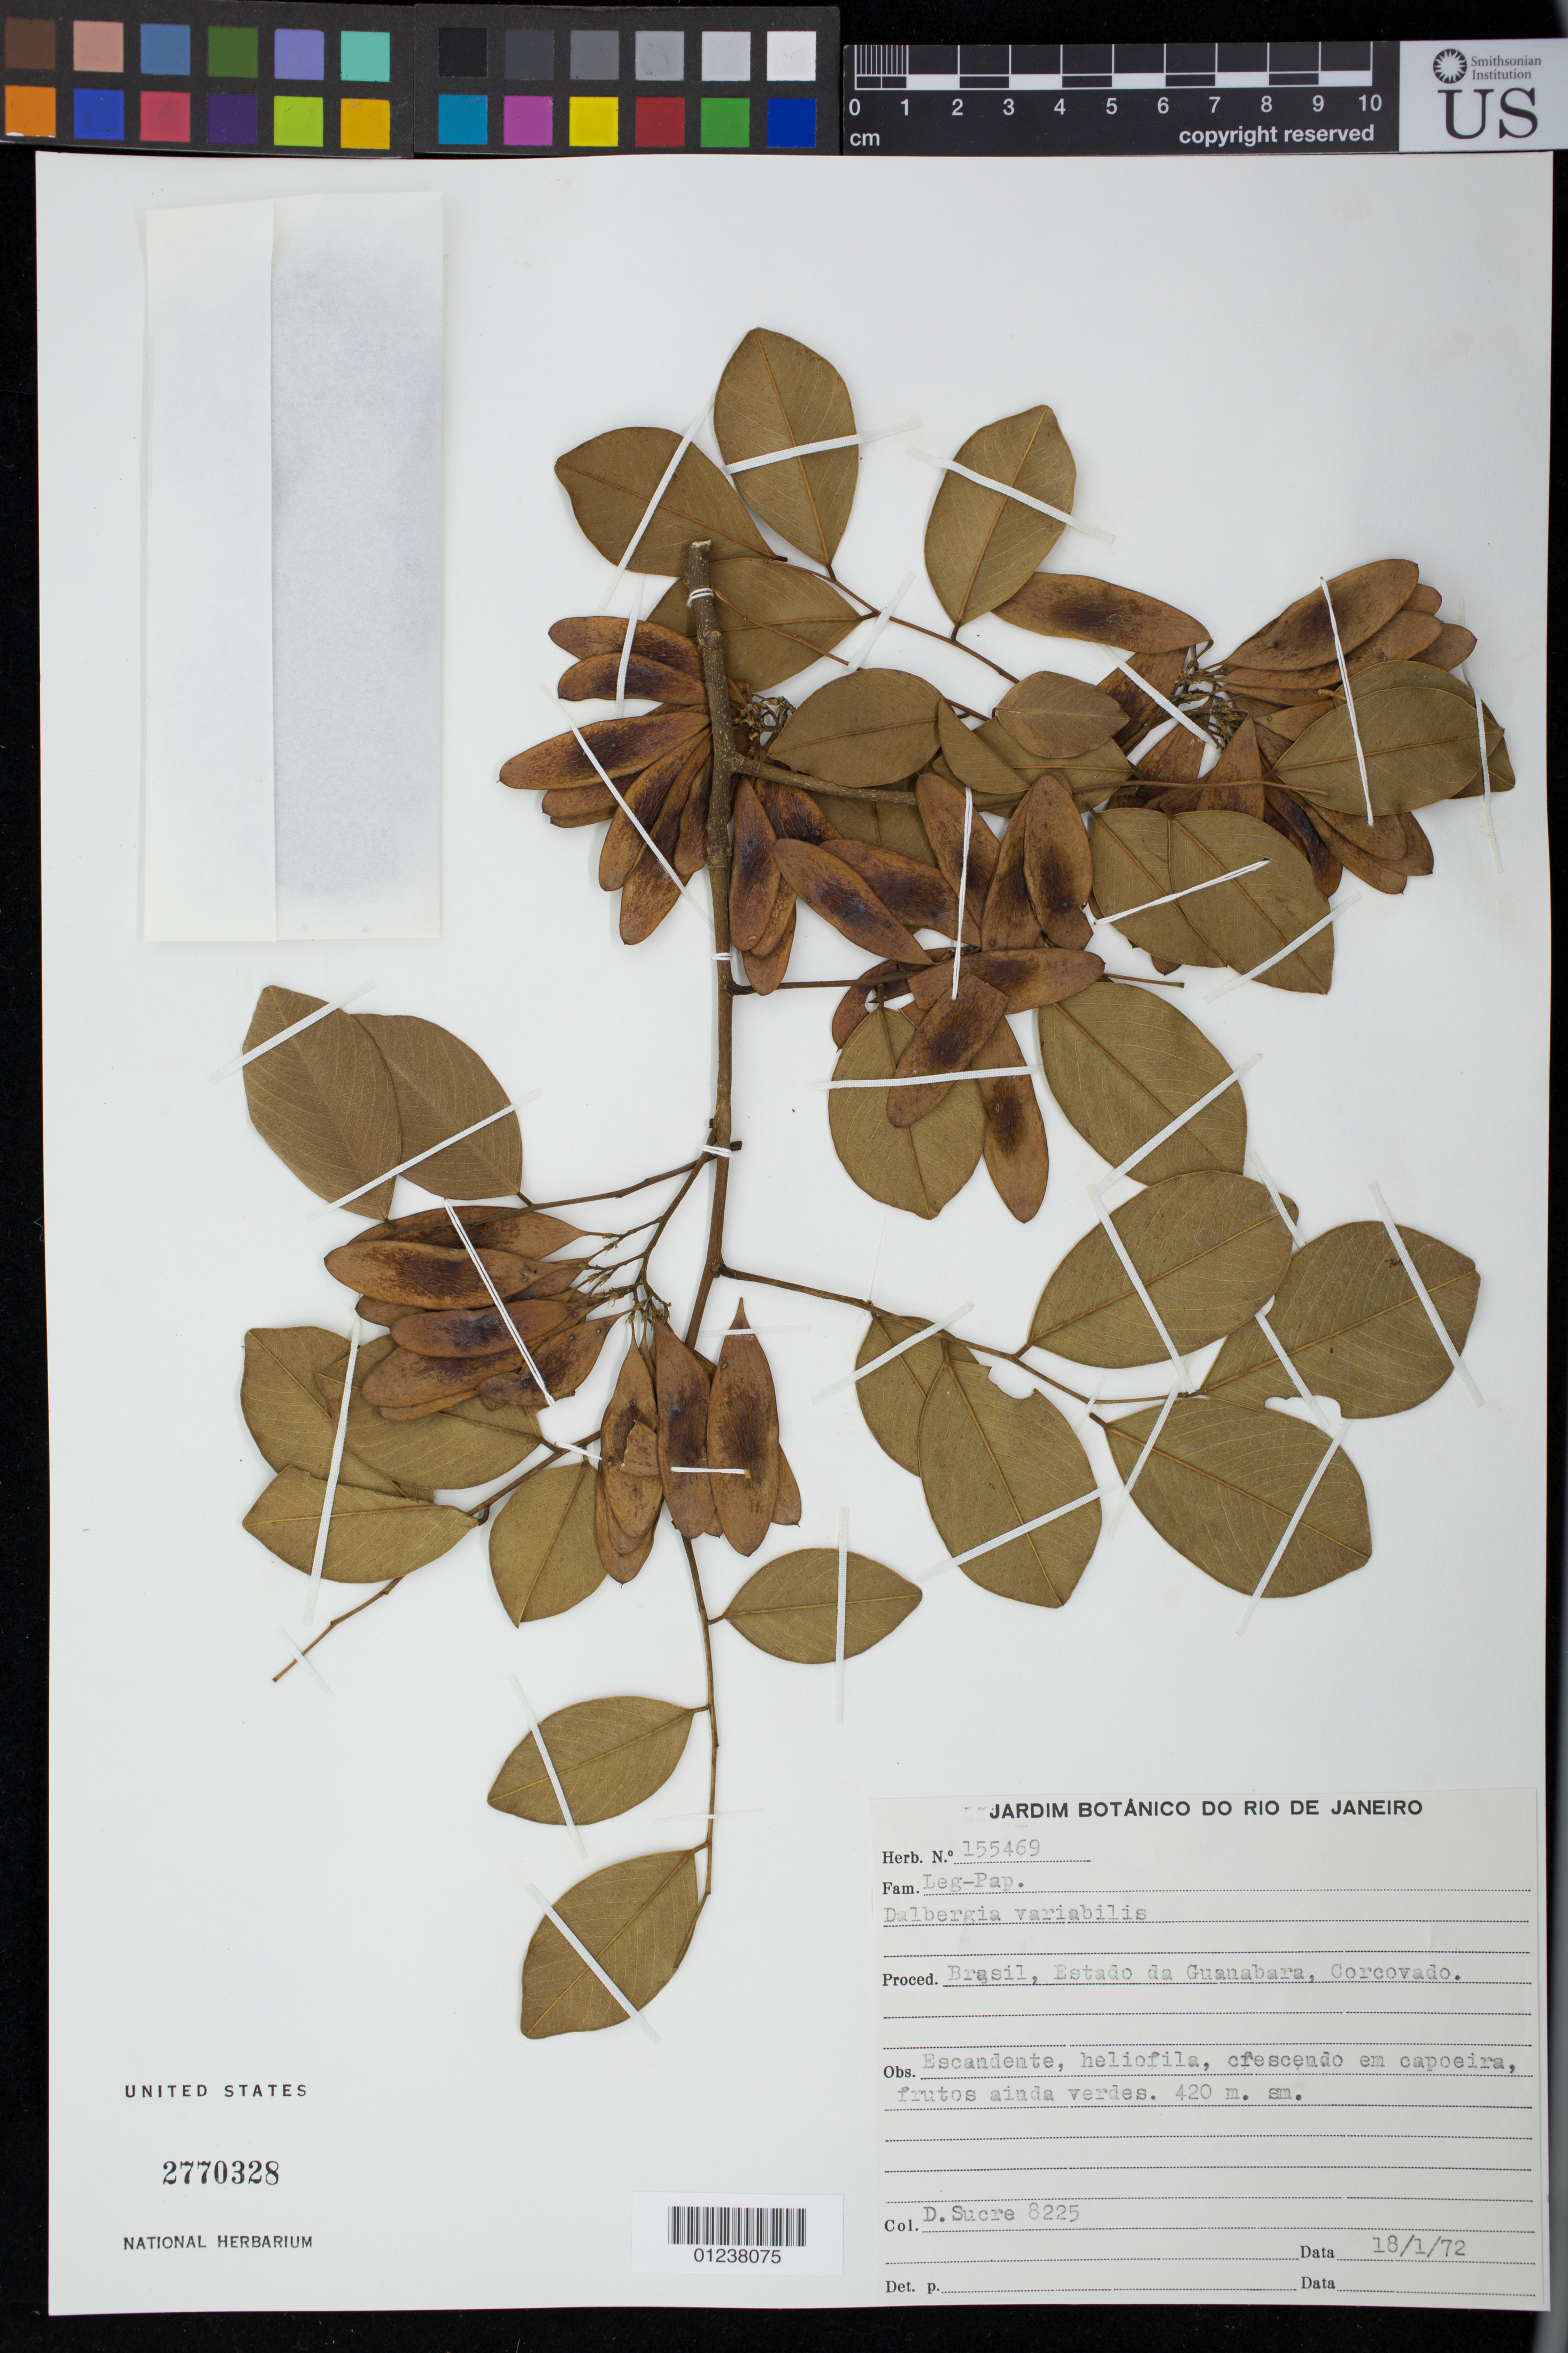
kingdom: Plantae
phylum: Tracheophyta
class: Magnoliopsida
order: Fabales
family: Fabaceae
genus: Dalbergia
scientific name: Dalbergia frutescens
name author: (Vell.) Britton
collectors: D. Sucre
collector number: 8225 / Herb. No. 155469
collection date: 1972-01-18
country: Brazil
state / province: Rio de Janeiro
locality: Estado da Guanabara, Corcovado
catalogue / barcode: US 2770328